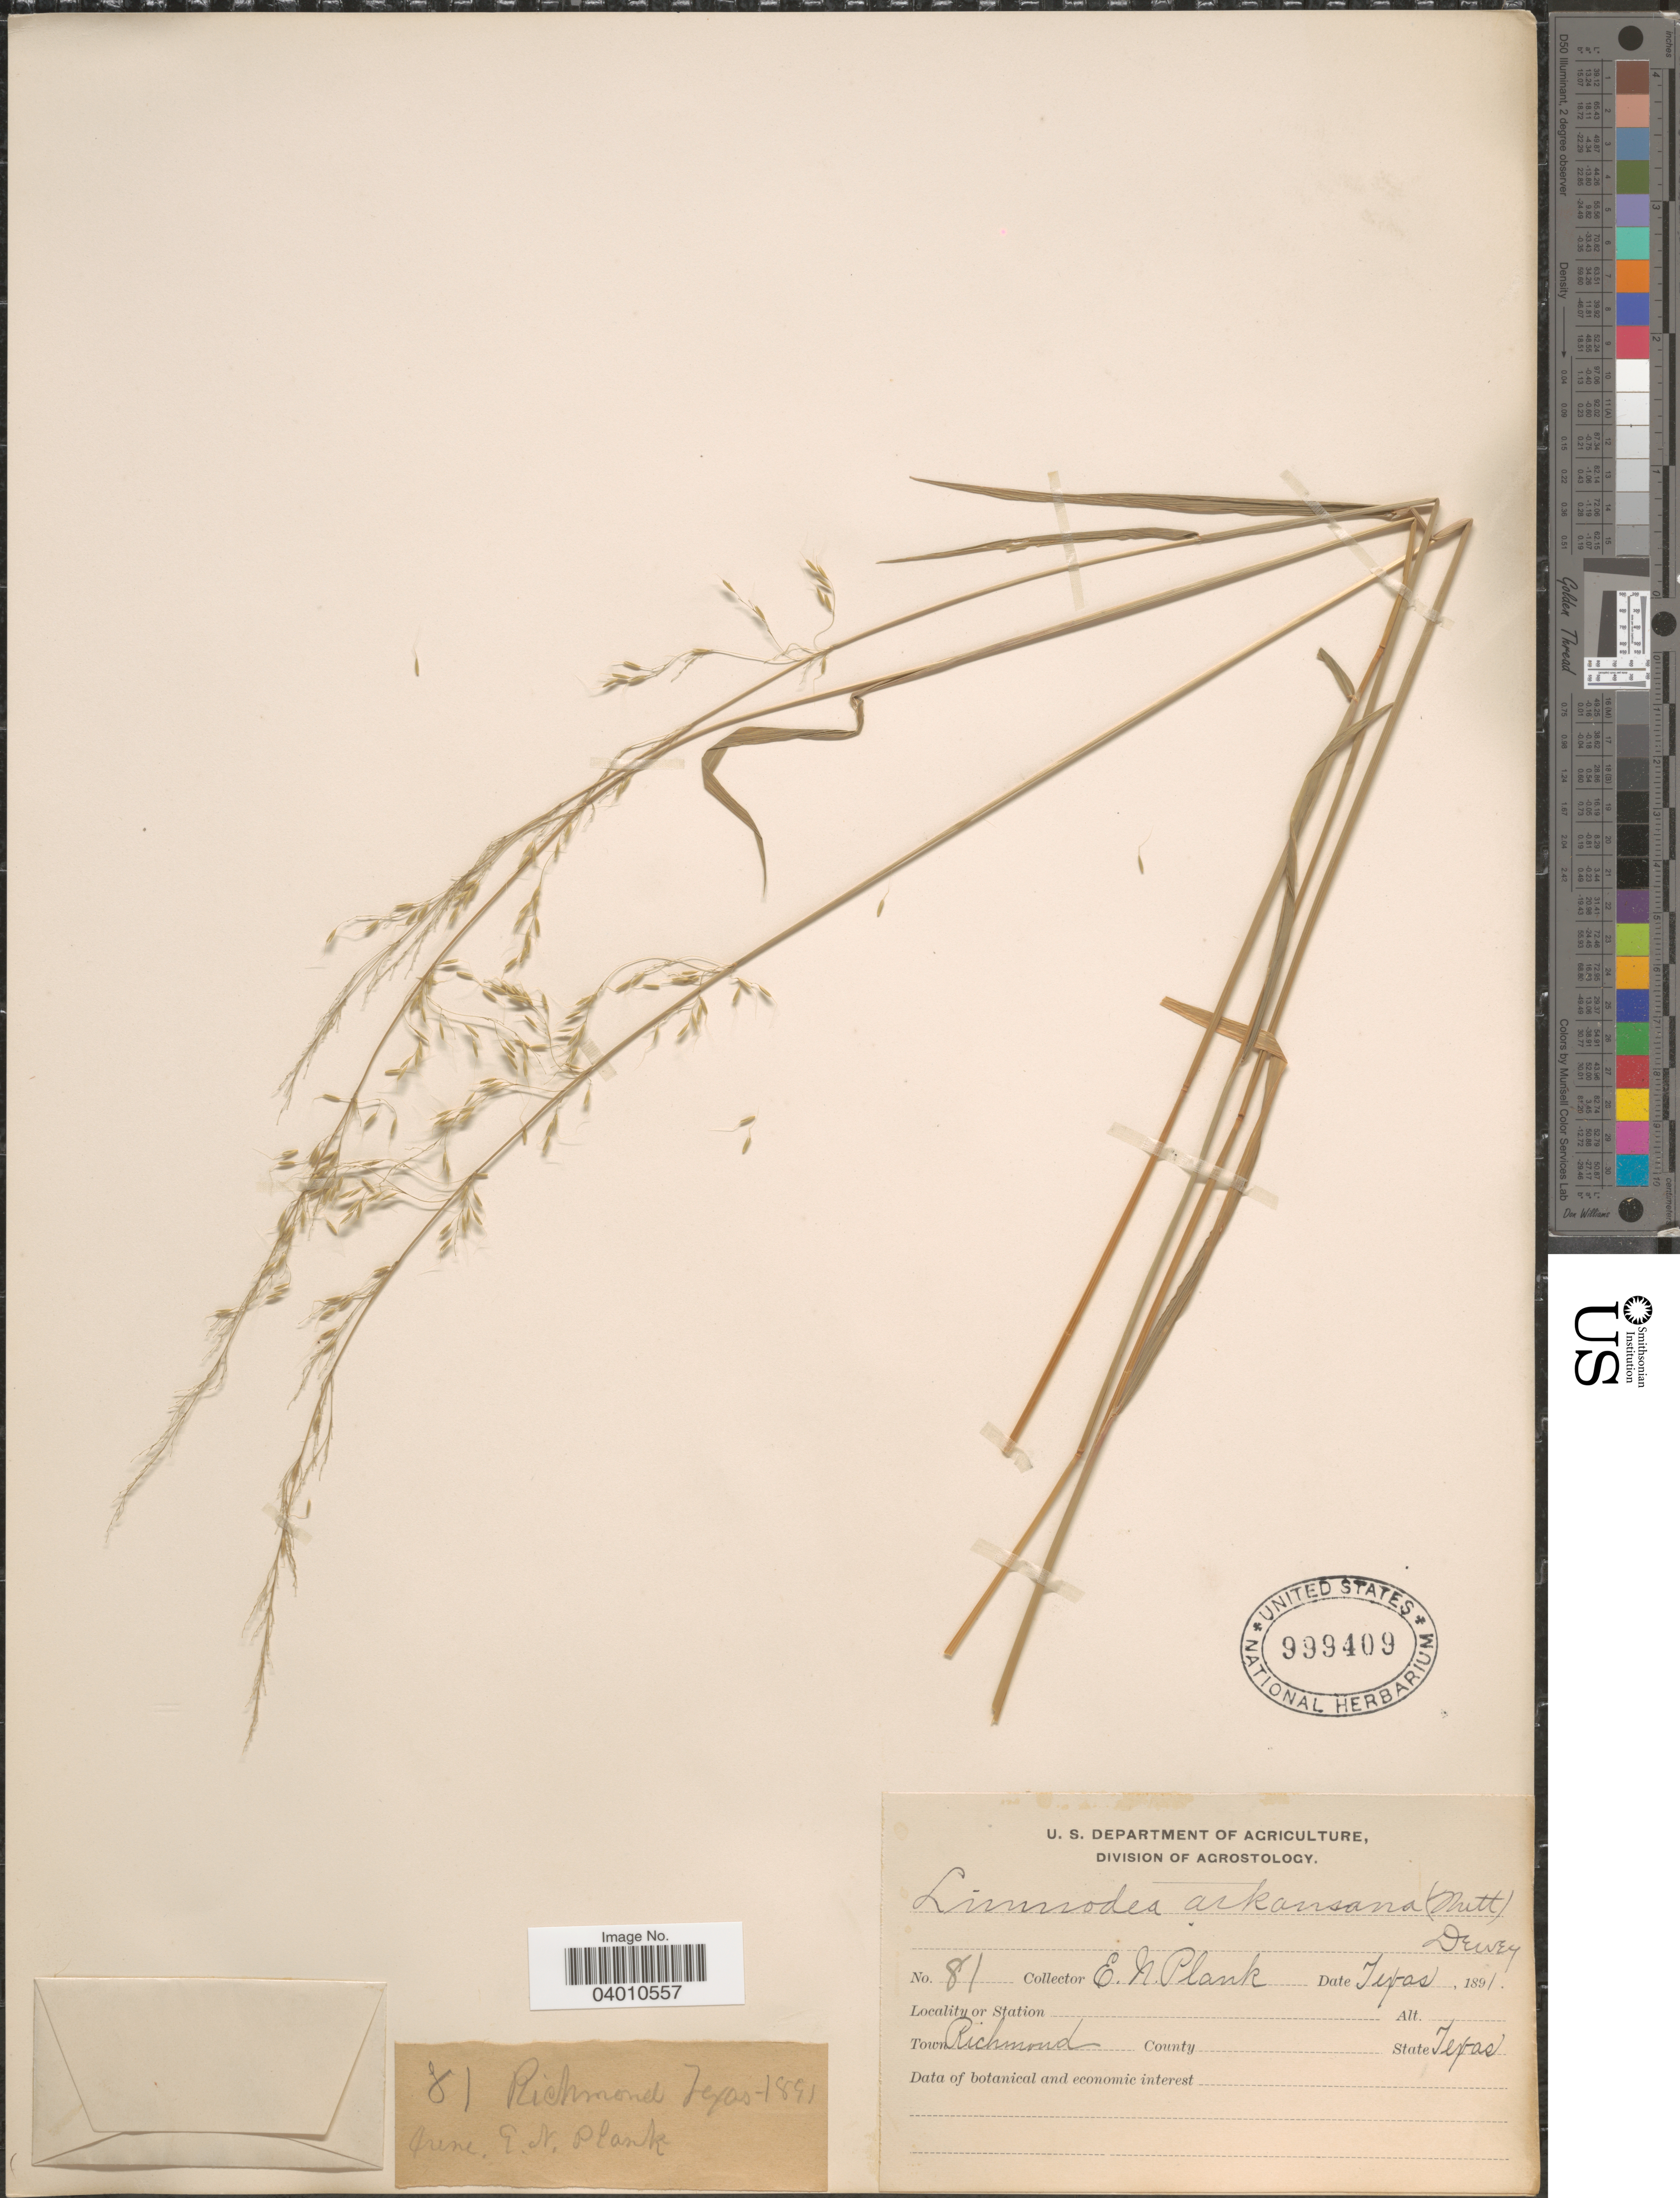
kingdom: Plantae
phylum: Tracheophyta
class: Liliopsida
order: Poales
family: Poaceae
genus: Limnodea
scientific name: Limnodea arkansana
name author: (Nutt.) L.H. Dewey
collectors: E. Plank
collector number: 81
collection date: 1891-06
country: United States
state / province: Texas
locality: Richmond.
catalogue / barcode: US 999409